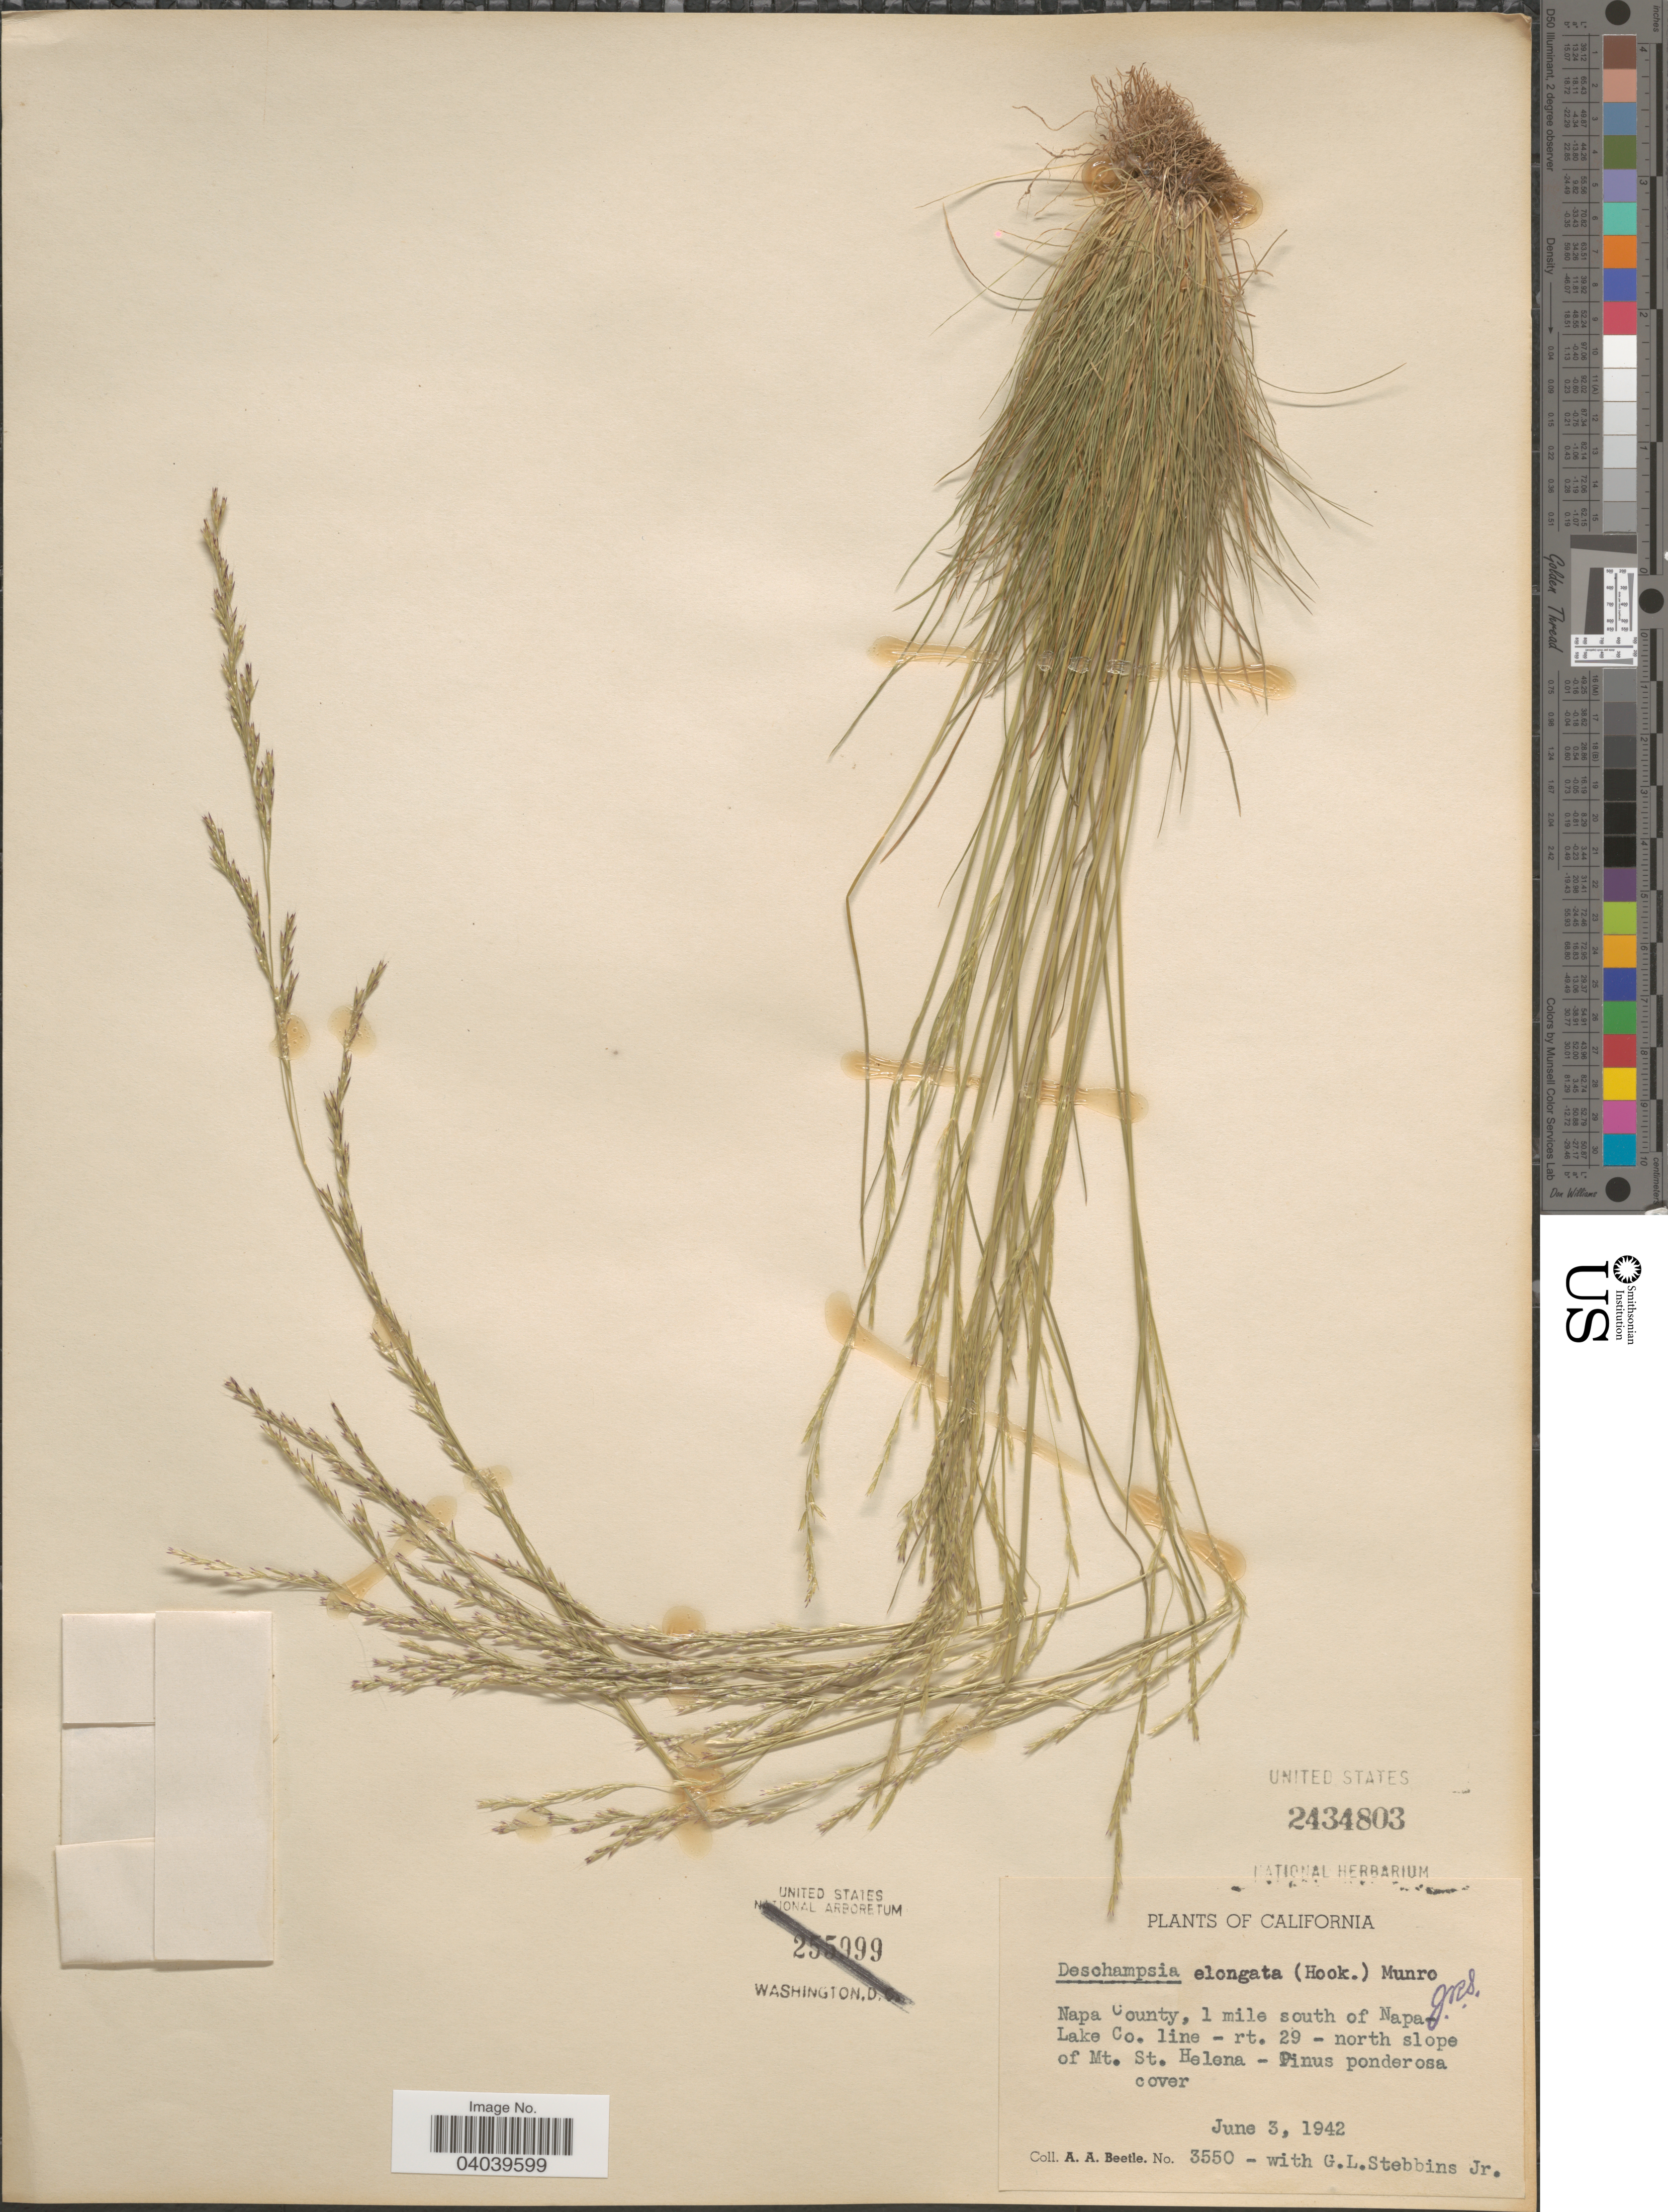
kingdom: Plantae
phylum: Tracheophyta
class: Liliopsida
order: Poales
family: Poaceae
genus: Deschampsia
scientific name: Deschampsia elongata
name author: (Hook.) Munro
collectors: A. A. Beetle & G. L. Stebbins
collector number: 3550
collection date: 1942-06-03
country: United States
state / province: California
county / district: Napa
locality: Napa County, 1 mile south of Napa. Lake Co. line - rt. 29- north slope of Mt. St. Helena.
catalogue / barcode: US 2434803